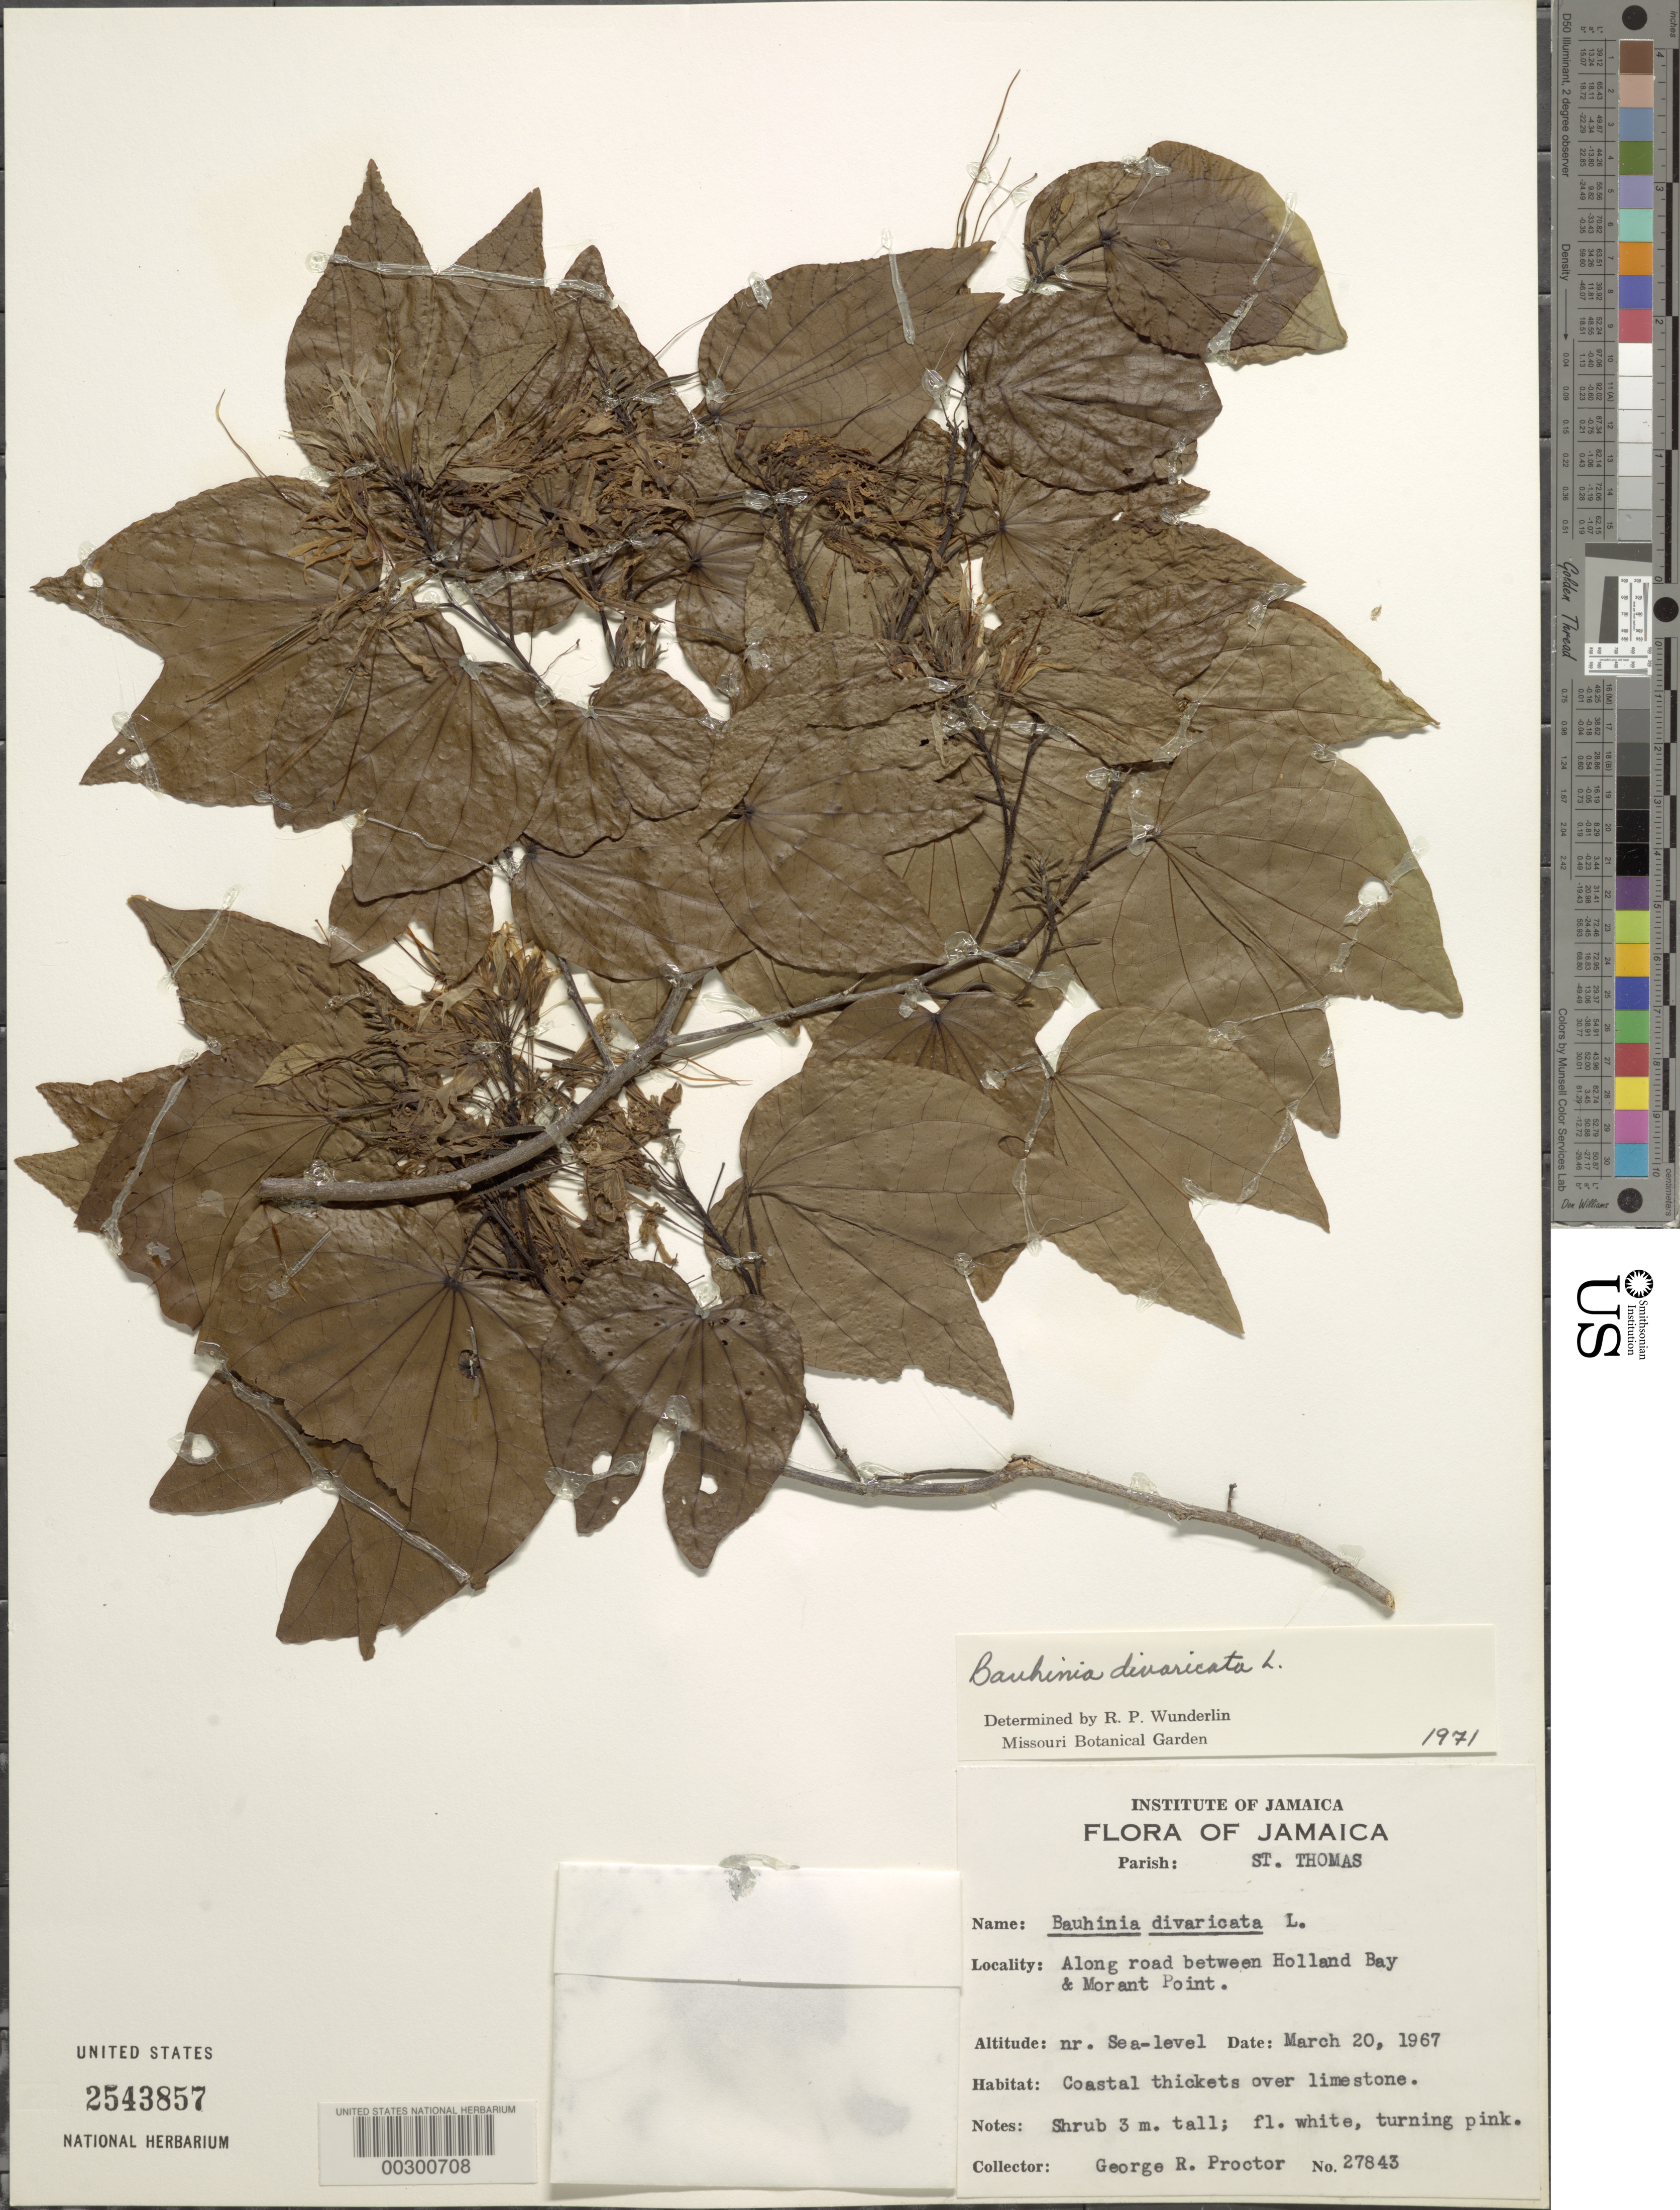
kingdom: Plantae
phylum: Tracheophyta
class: Magnoliopsida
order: Fabales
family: Fabaceae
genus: Bauhinia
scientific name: Bauhinia divaricata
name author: L.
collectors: G. R. Proctor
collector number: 27843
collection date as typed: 20 Mar 1967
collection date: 1967-03-20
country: Jamaica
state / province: Saint Thomas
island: Greater Antilles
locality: Between holland bay and morant point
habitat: Coastal thickets over limestone; along roadside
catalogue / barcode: US 2543857